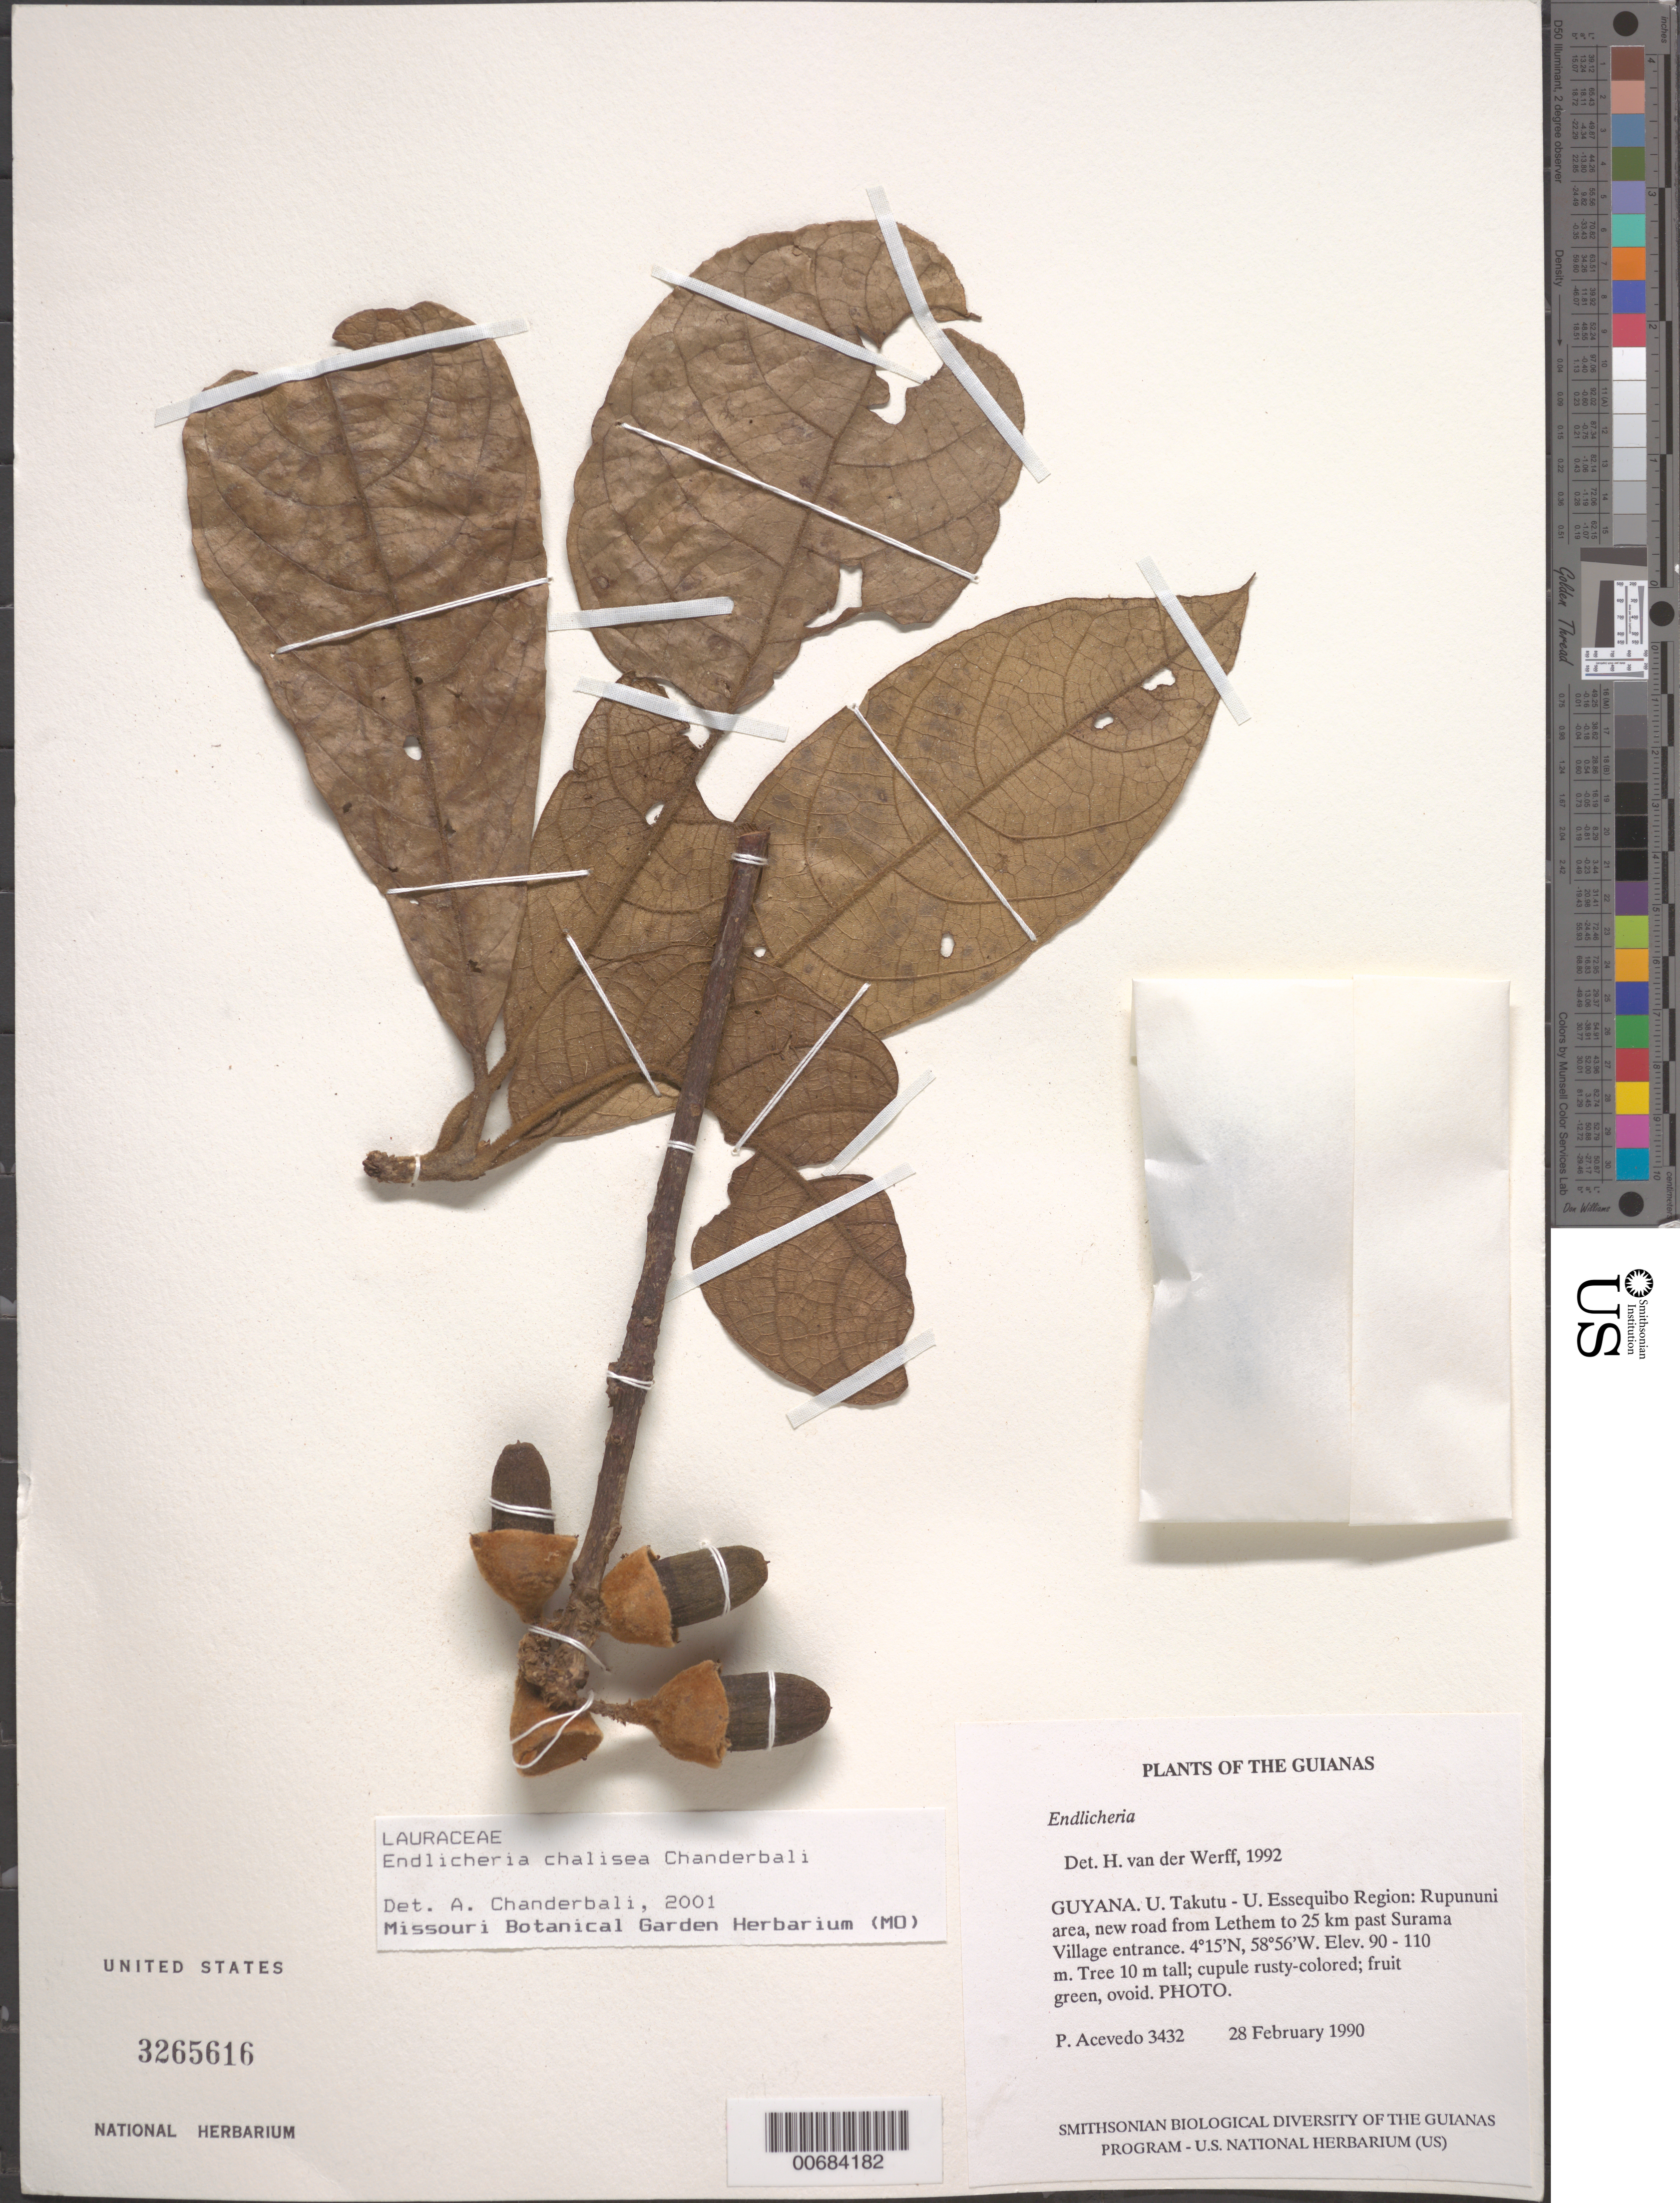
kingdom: Plantae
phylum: Tracheophyta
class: Magnoliopsida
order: Laurales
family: Lauraceae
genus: Endlicheria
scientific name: Endlicheria chalisea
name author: Chanderb.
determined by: Chanderbali, Andre Shashi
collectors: P. Acevedo-Rodr.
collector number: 3432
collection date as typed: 28 Feb 1990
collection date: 1990-02-28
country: Guyana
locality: U. Takutu - U. Essequibo. Rupununi area, new road from Lethem to 25 km past Surama Village entrance.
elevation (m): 90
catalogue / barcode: US 3265616